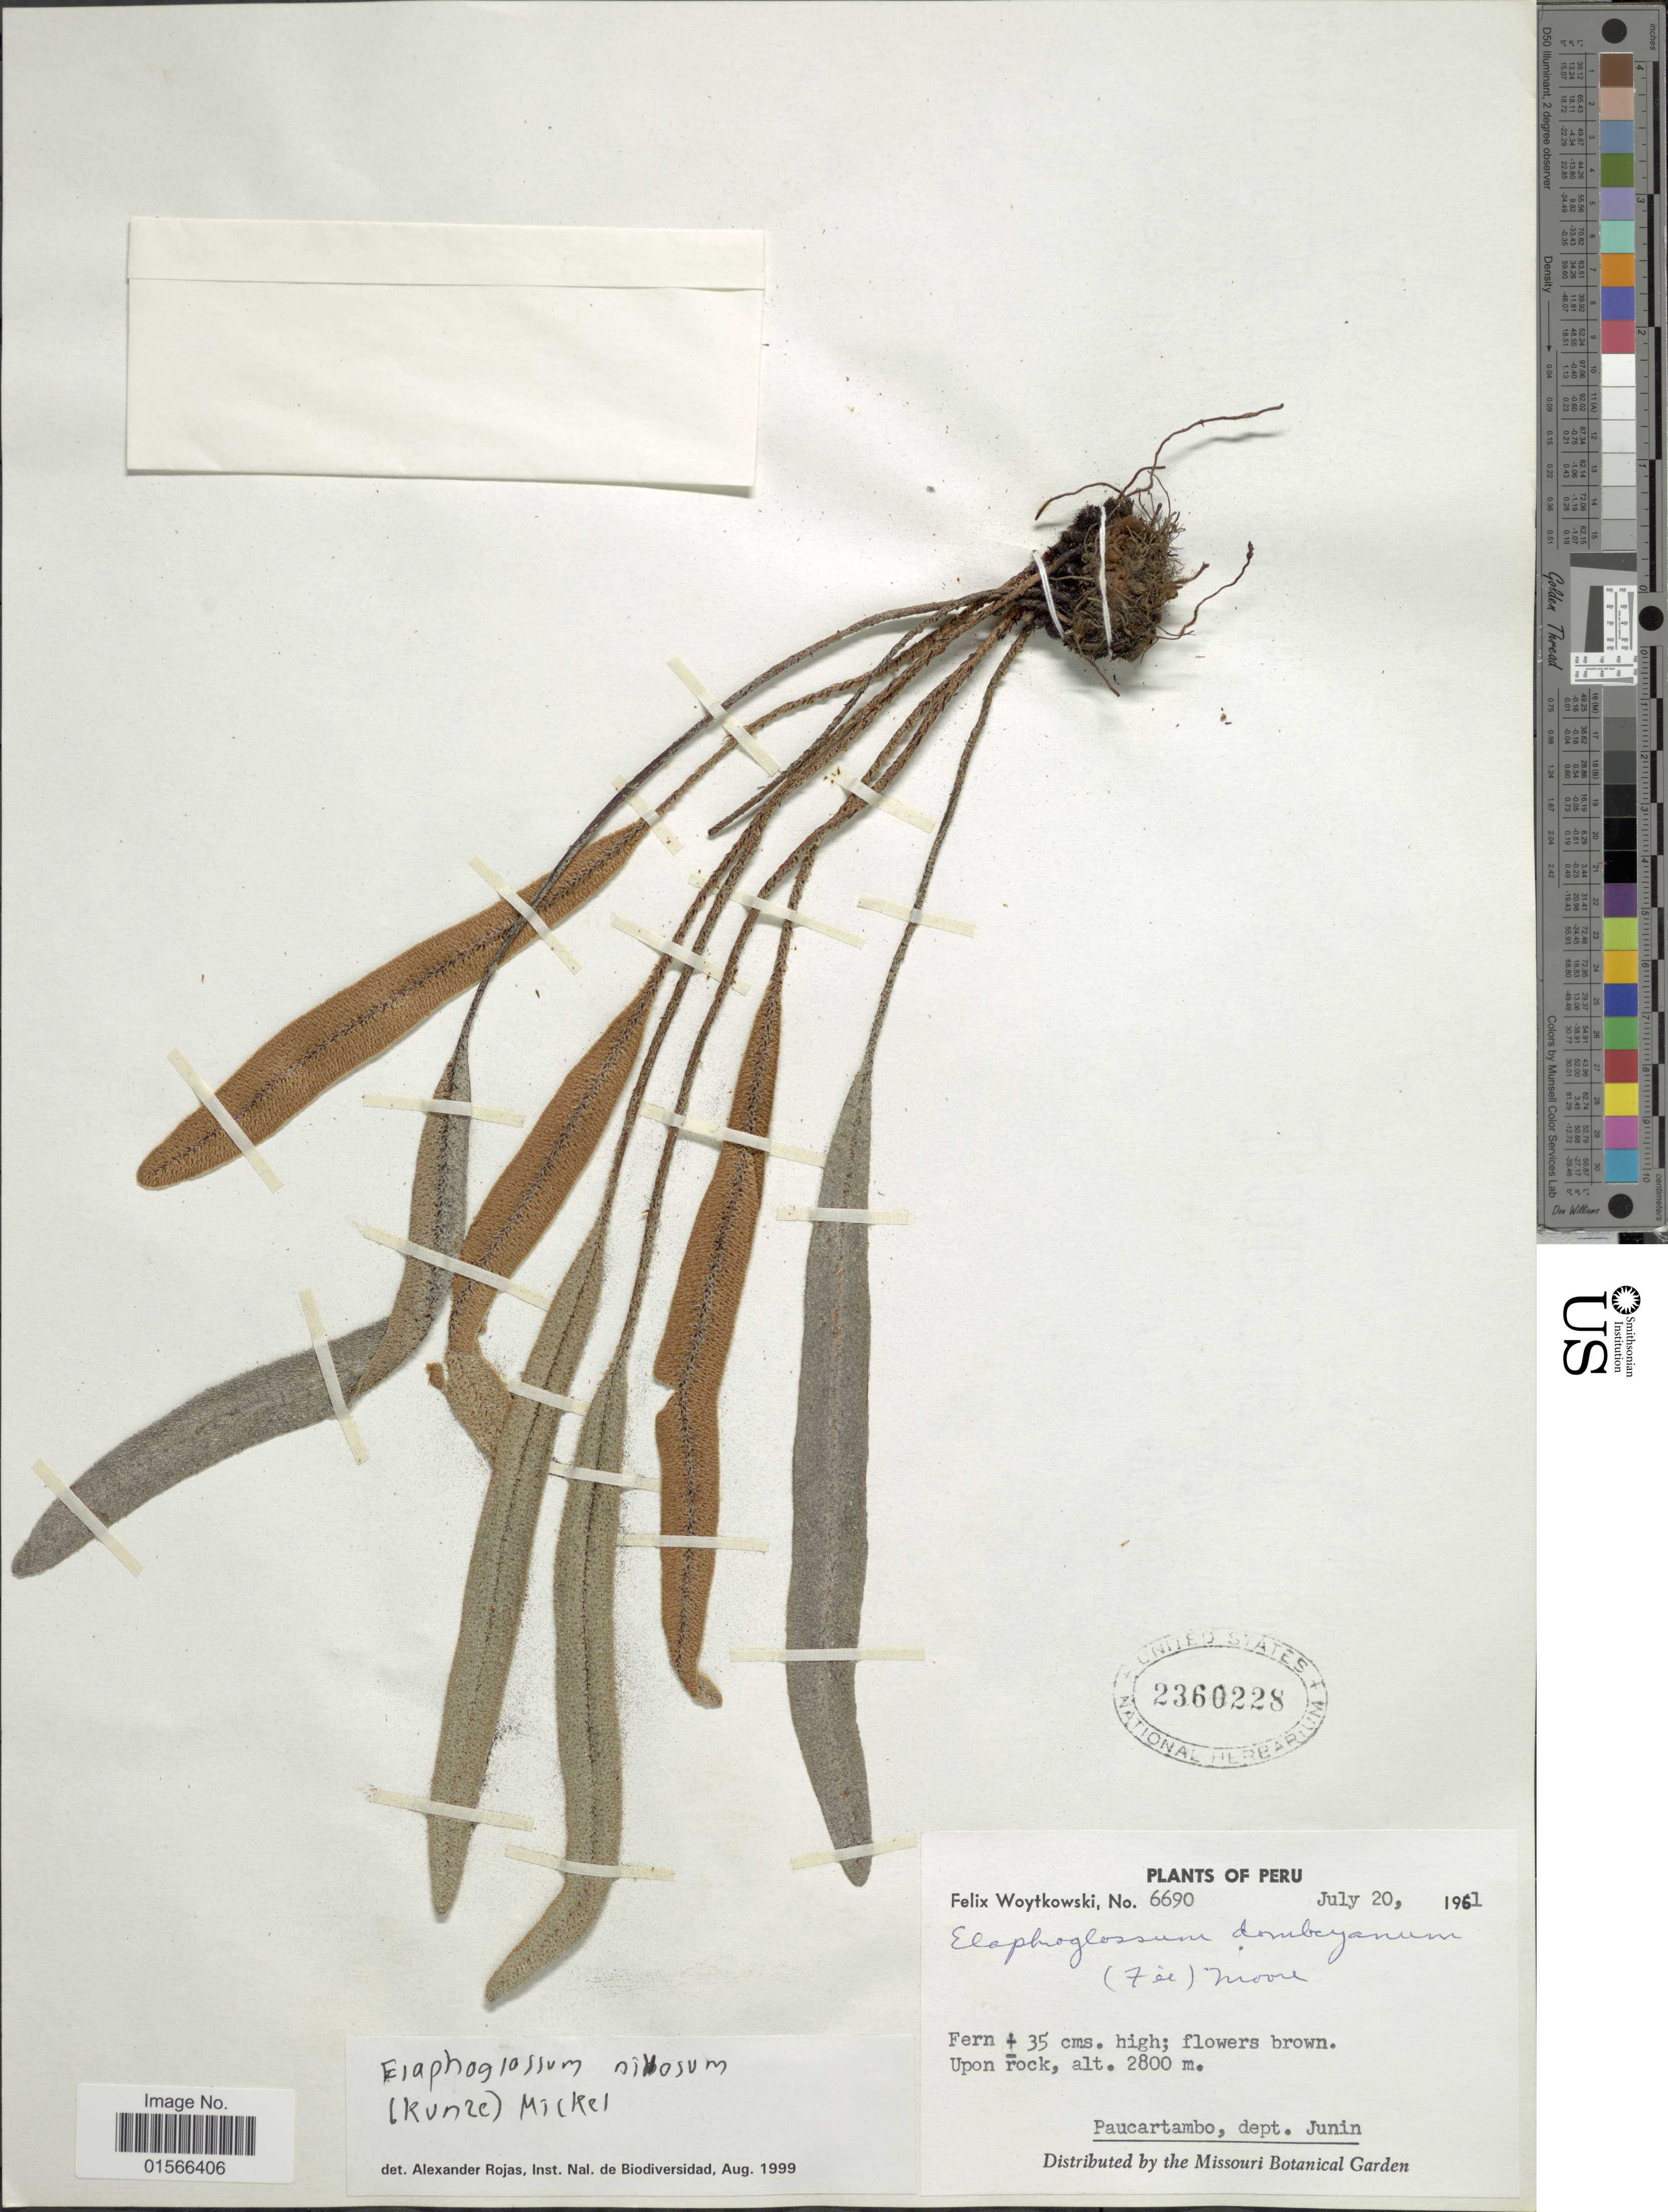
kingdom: Plantae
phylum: Tracheophyta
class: Polypodiopsida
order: Polypodiales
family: Dryopteridaceae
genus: Elaphoglossum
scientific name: Elaphoglossum dombeyanum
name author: (Fée) T.B. Moore & Houlston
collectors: F. Woytkowski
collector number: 6690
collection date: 1961-07-20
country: Peru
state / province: Junín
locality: Upon rock, Paucartambo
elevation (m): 2800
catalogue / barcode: US 2360228